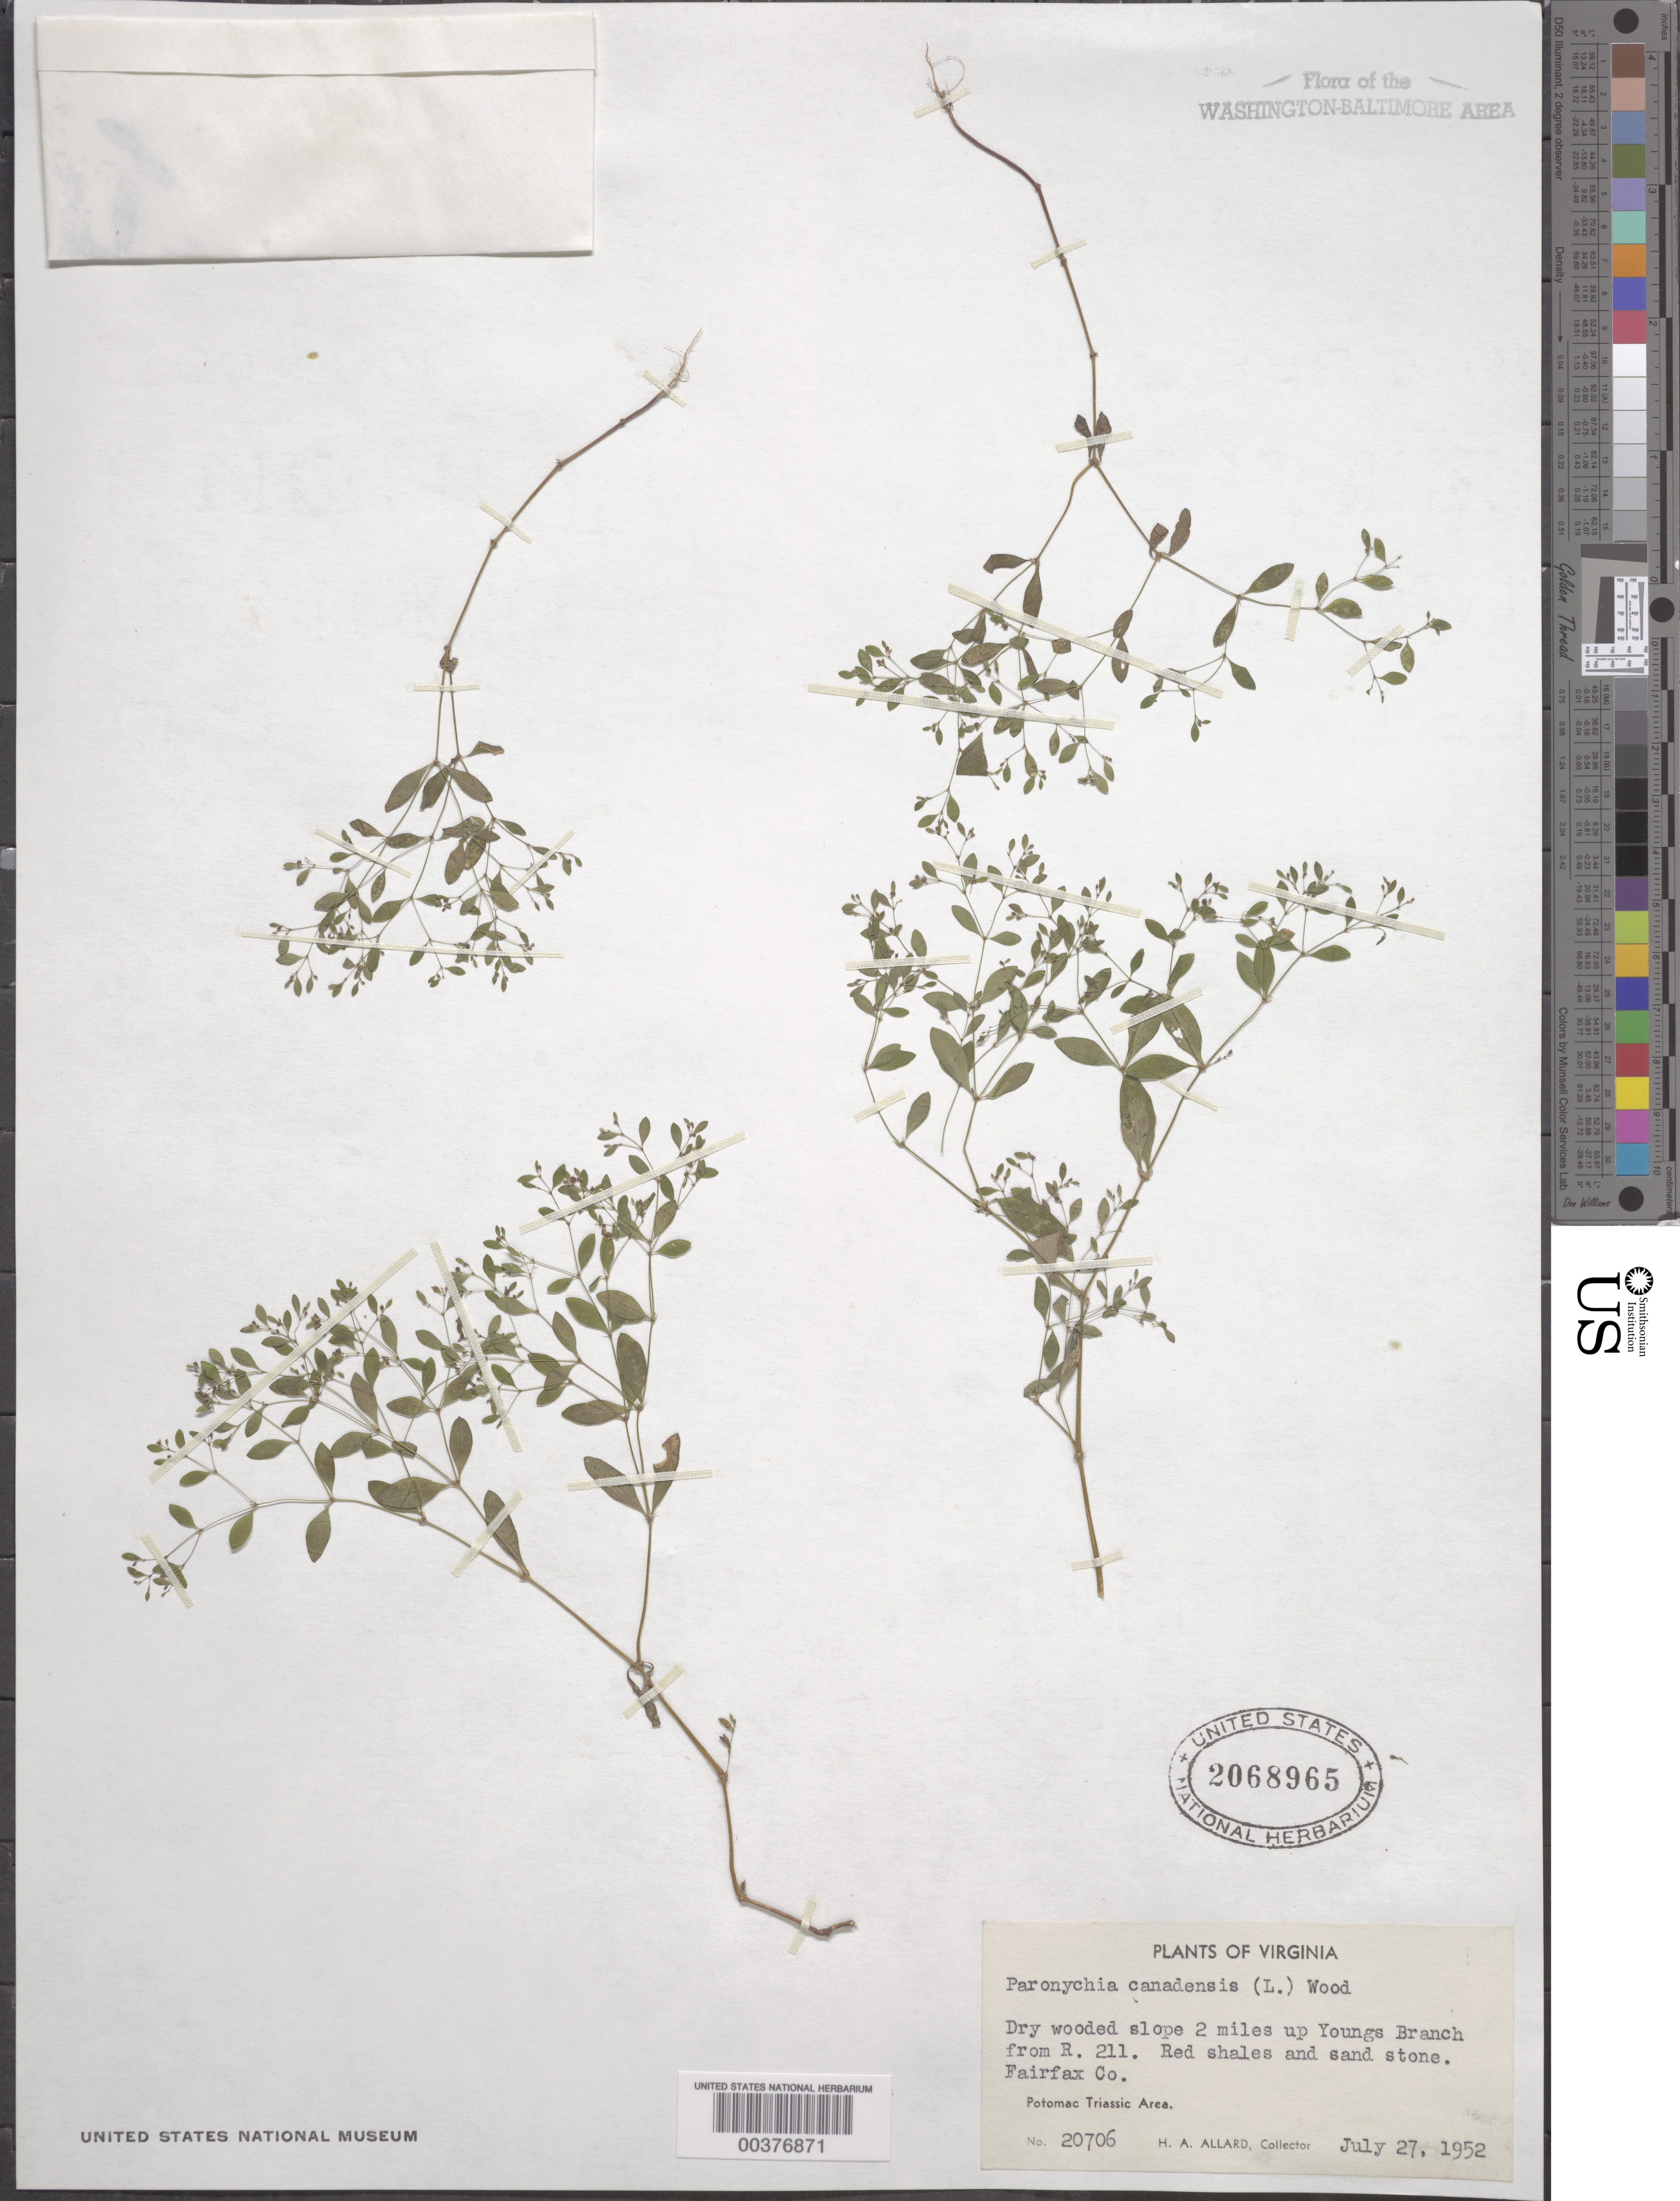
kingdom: Plantae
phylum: Tracheophyta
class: Magnoliopsida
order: Caryophyllales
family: Caryophyllaceae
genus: Paronychia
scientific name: Paronychia canadensis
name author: (L.) Alph. Wood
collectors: H. A. Allard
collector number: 20706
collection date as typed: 27 Jul 1952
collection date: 1952-07-27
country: United States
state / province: Virginia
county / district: Fairfax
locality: Upstream from Route 211 on Youngs Branch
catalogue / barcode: US 2068965